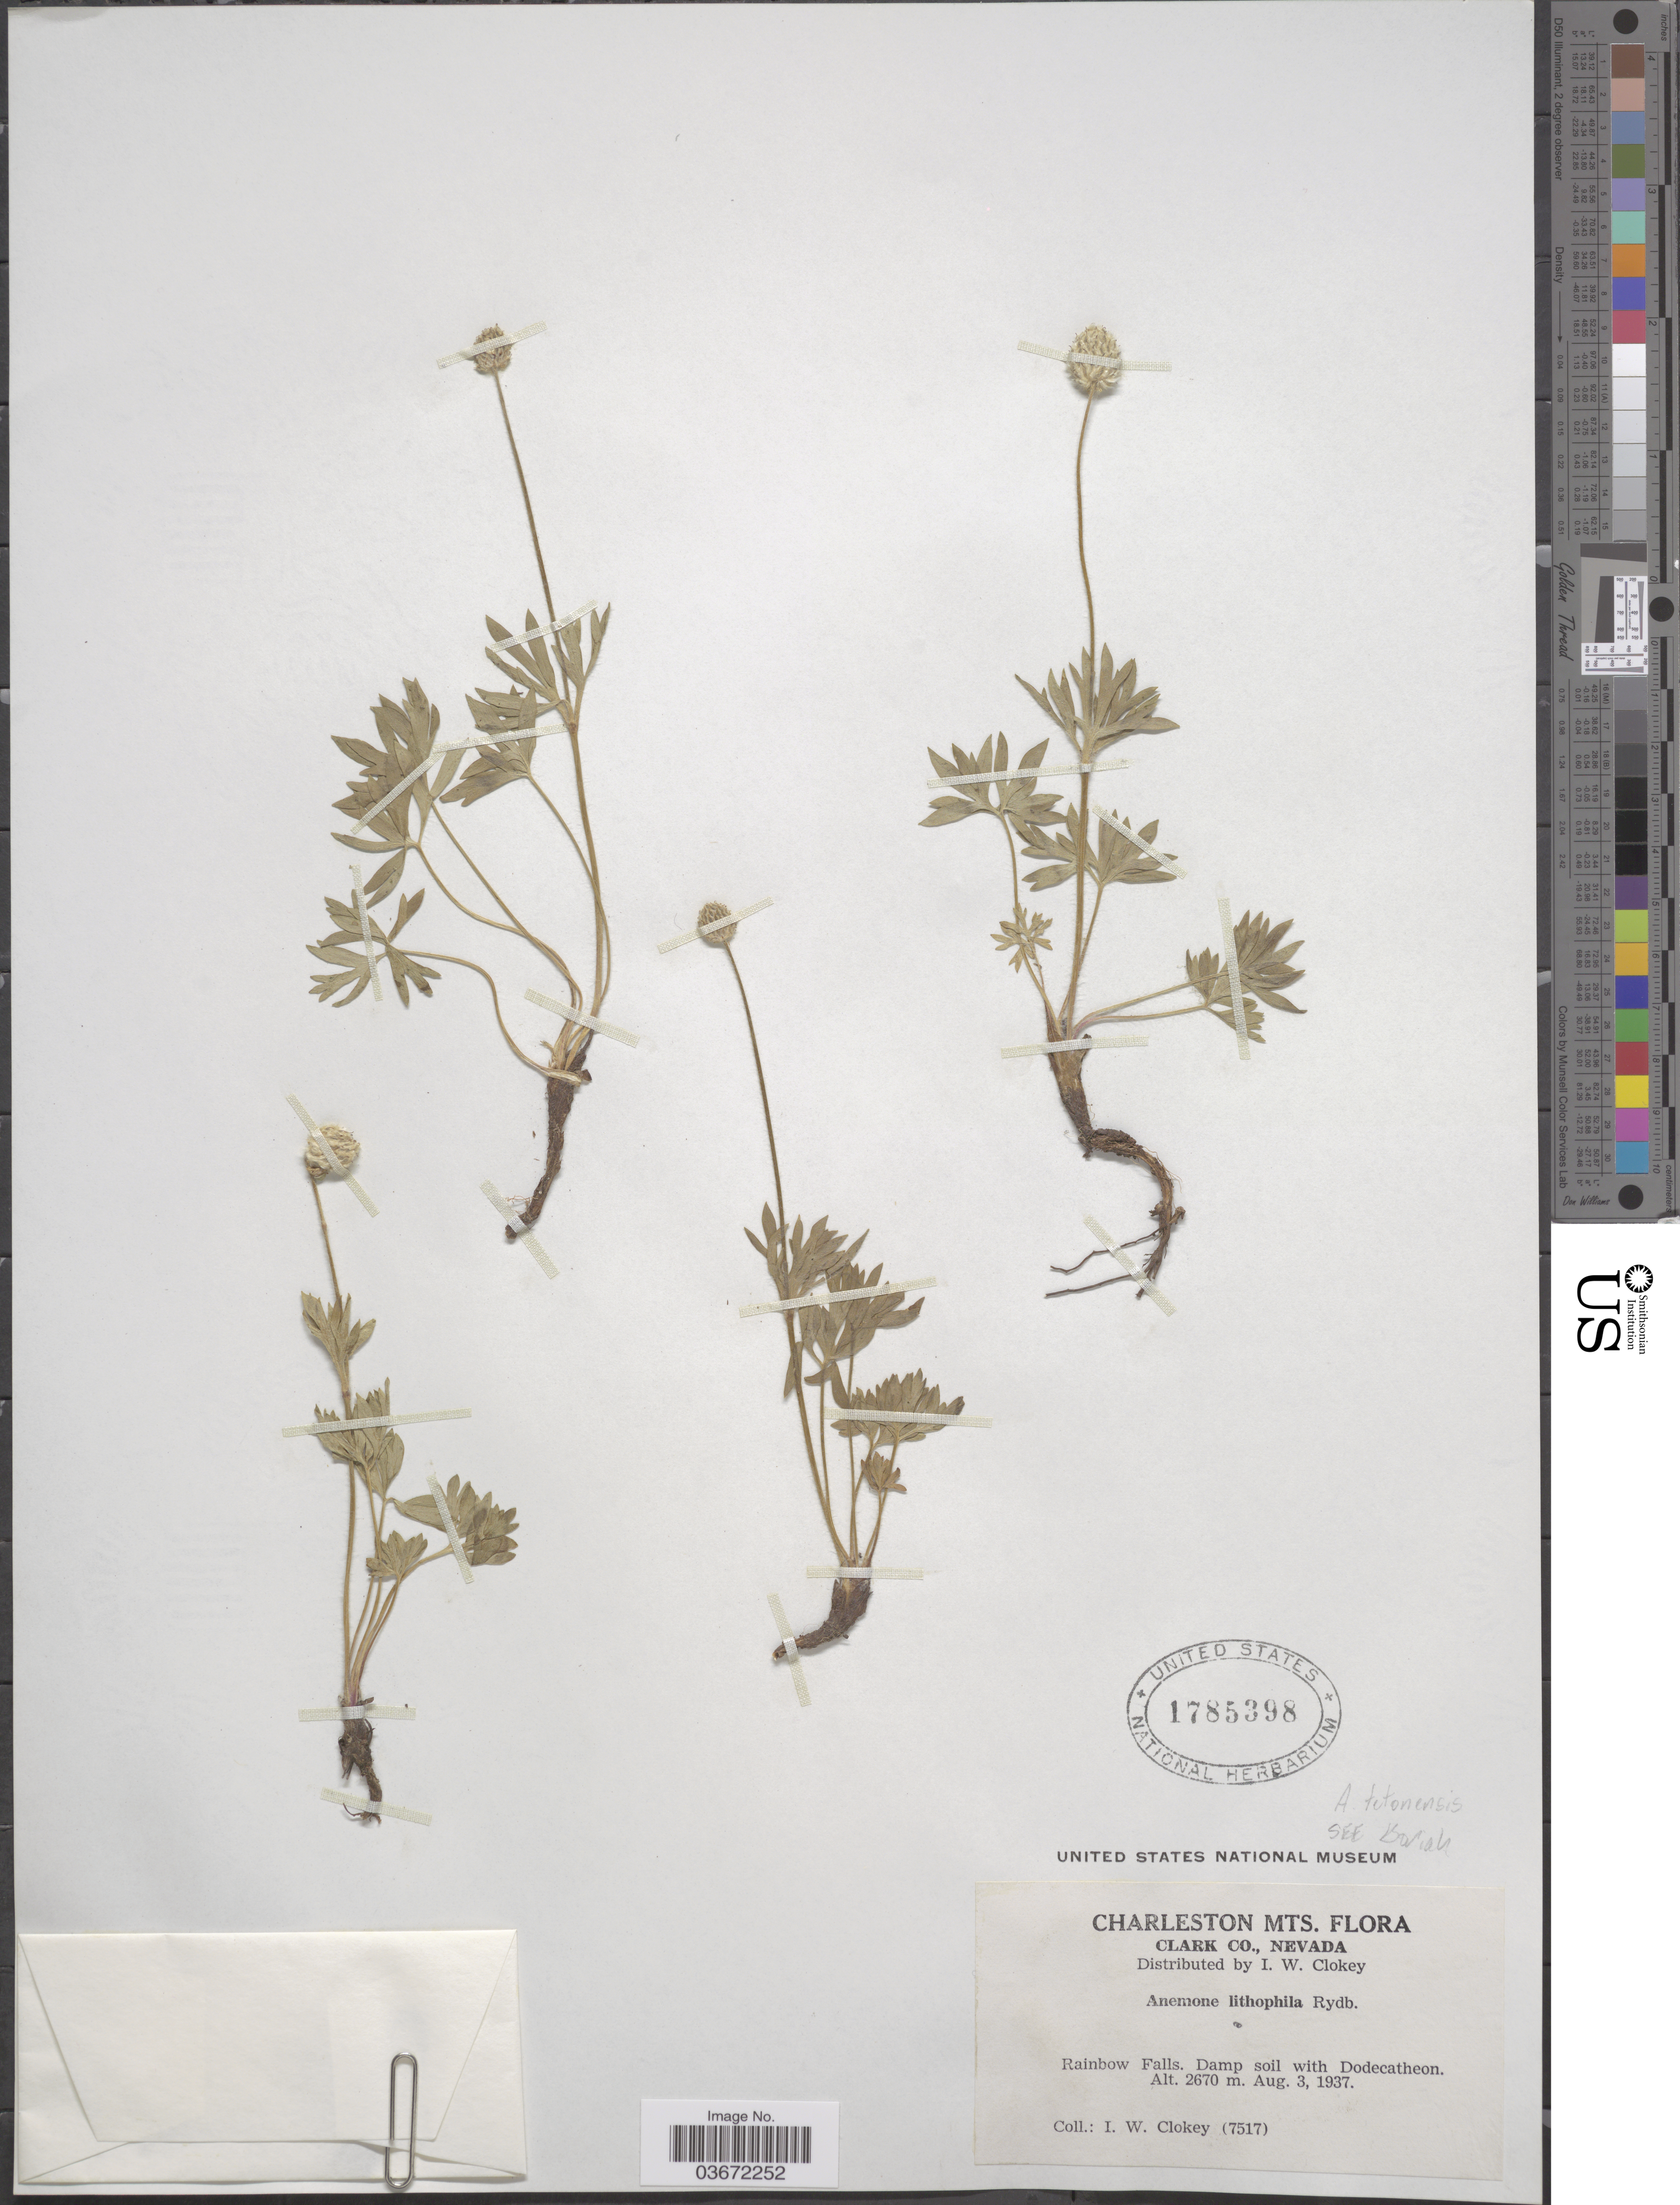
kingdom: Plantae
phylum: Tracheophyta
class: Magnoliopsida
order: Ranunculales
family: Ranunculaceae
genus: Anemone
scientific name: Anemone globosa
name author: (Torr. & A. Gray) Nutt. ex A. Heller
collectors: I. W. Clokey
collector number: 7517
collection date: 1937-08-03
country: United States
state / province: Nevada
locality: Charleston Mts. Clark Co. Rainbow Falls.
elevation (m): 2670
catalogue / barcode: US 1785398